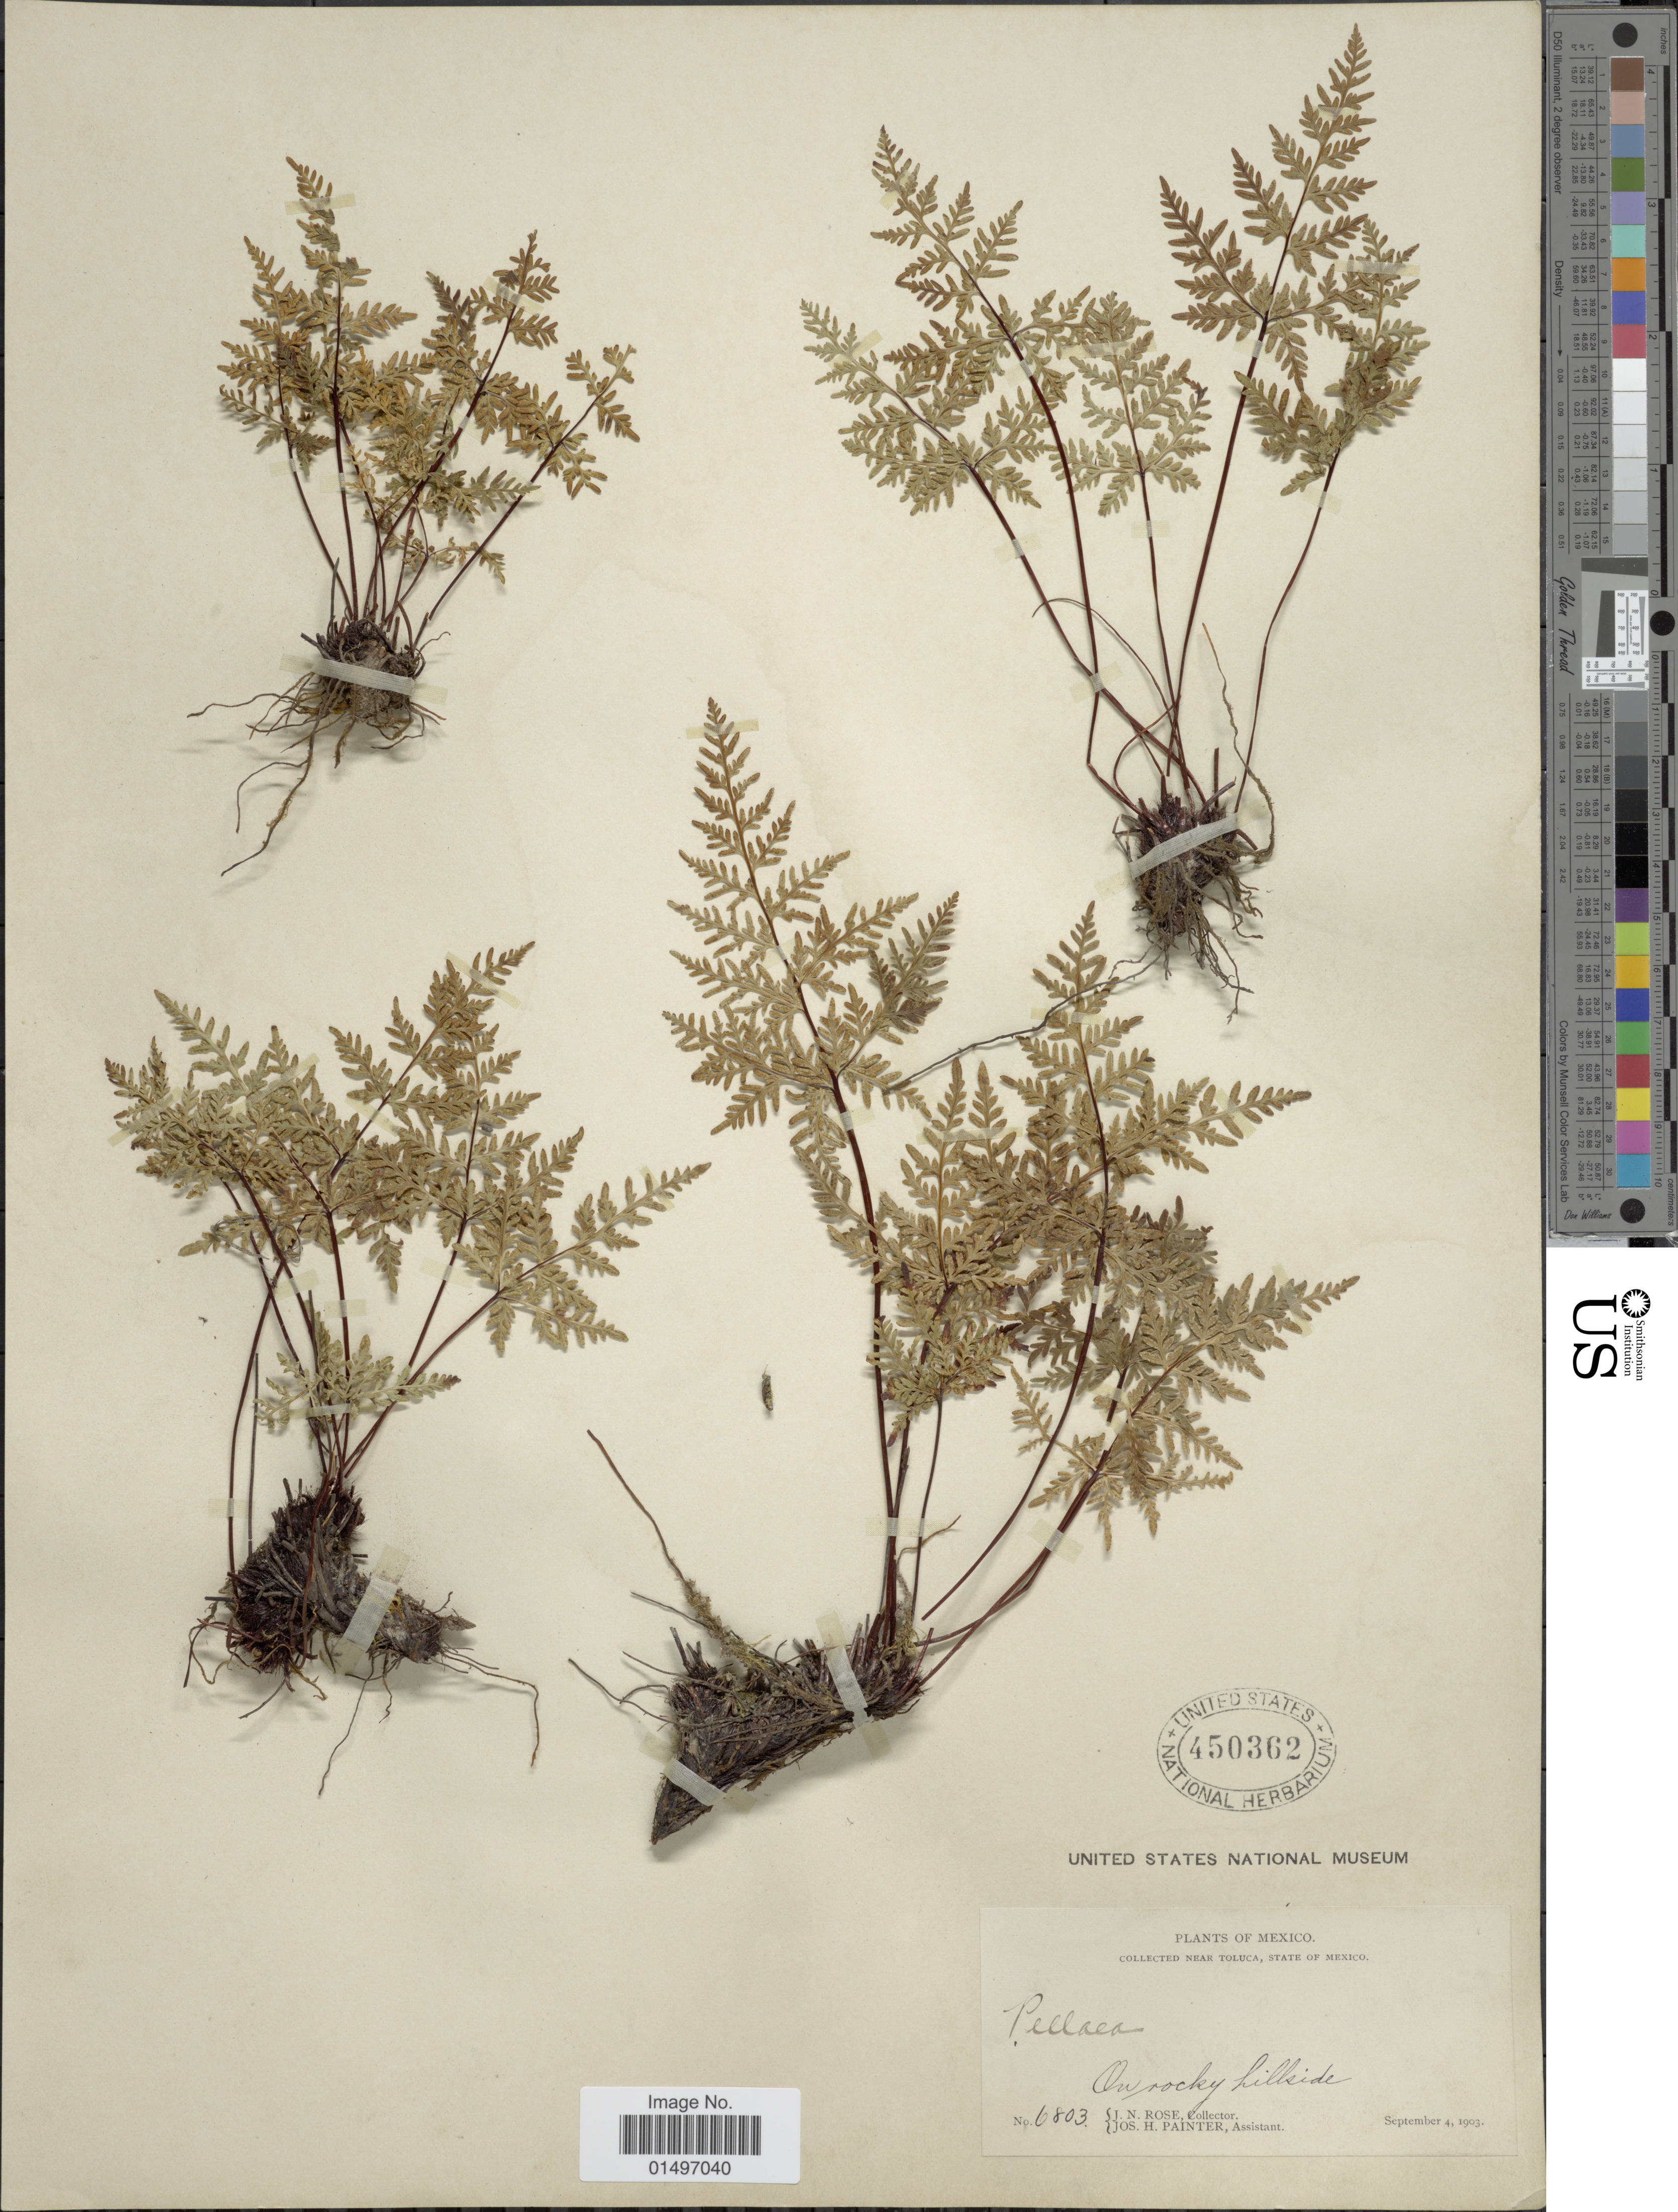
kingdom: Plantae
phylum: Tracheophyta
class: Polypodiopsida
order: Polypodiales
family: Pteridaceae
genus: Gaga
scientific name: Gaga hirsuta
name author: (Link) Fay W. Li & Windham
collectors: J. N. Rose & J. H. Painter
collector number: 6803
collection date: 1903-09-04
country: Mexico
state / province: México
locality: Mexico, near Toluca, on rocky hillside.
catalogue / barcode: US 450362